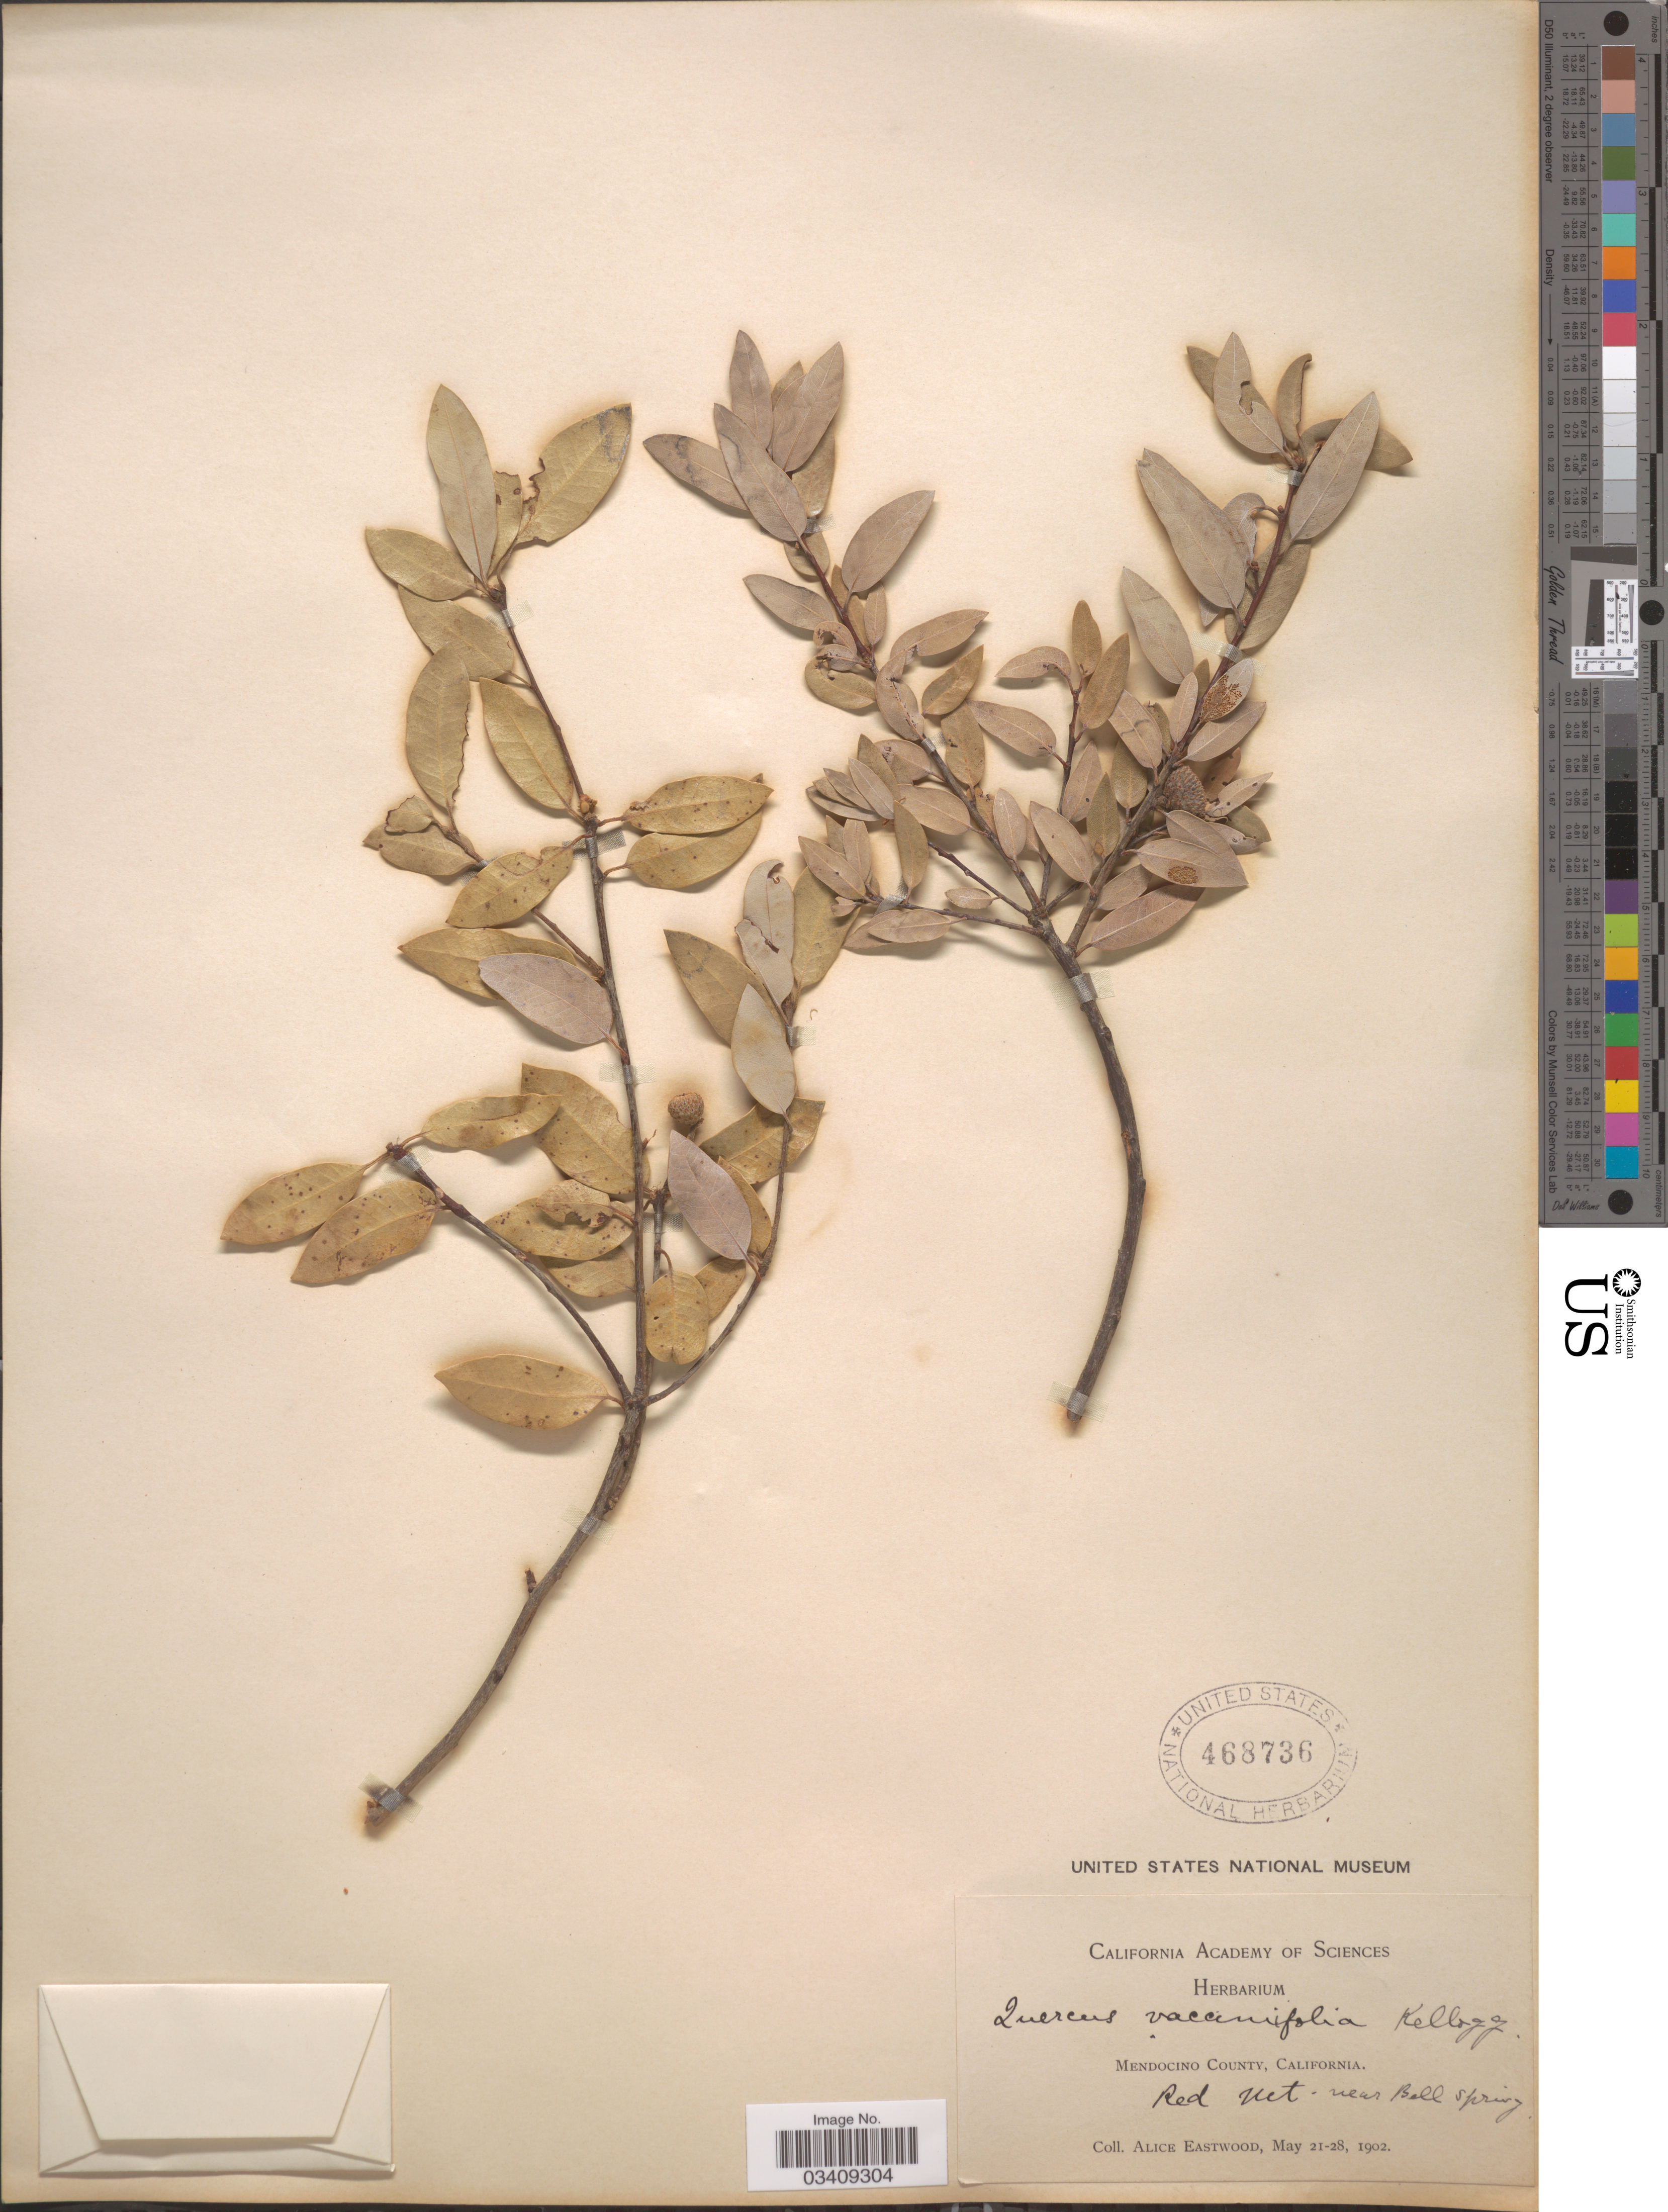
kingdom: Plantae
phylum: Tracheophyta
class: Magnoliopsida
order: Fagales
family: Fagaceae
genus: Quercus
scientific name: Quercus aaata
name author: C.H. Müll.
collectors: A. Eastwood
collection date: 1902-05-21/1902-05-28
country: United States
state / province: California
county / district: Mendocino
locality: Mendocino County. Red Net - near Bell Spring.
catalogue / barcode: US 468736